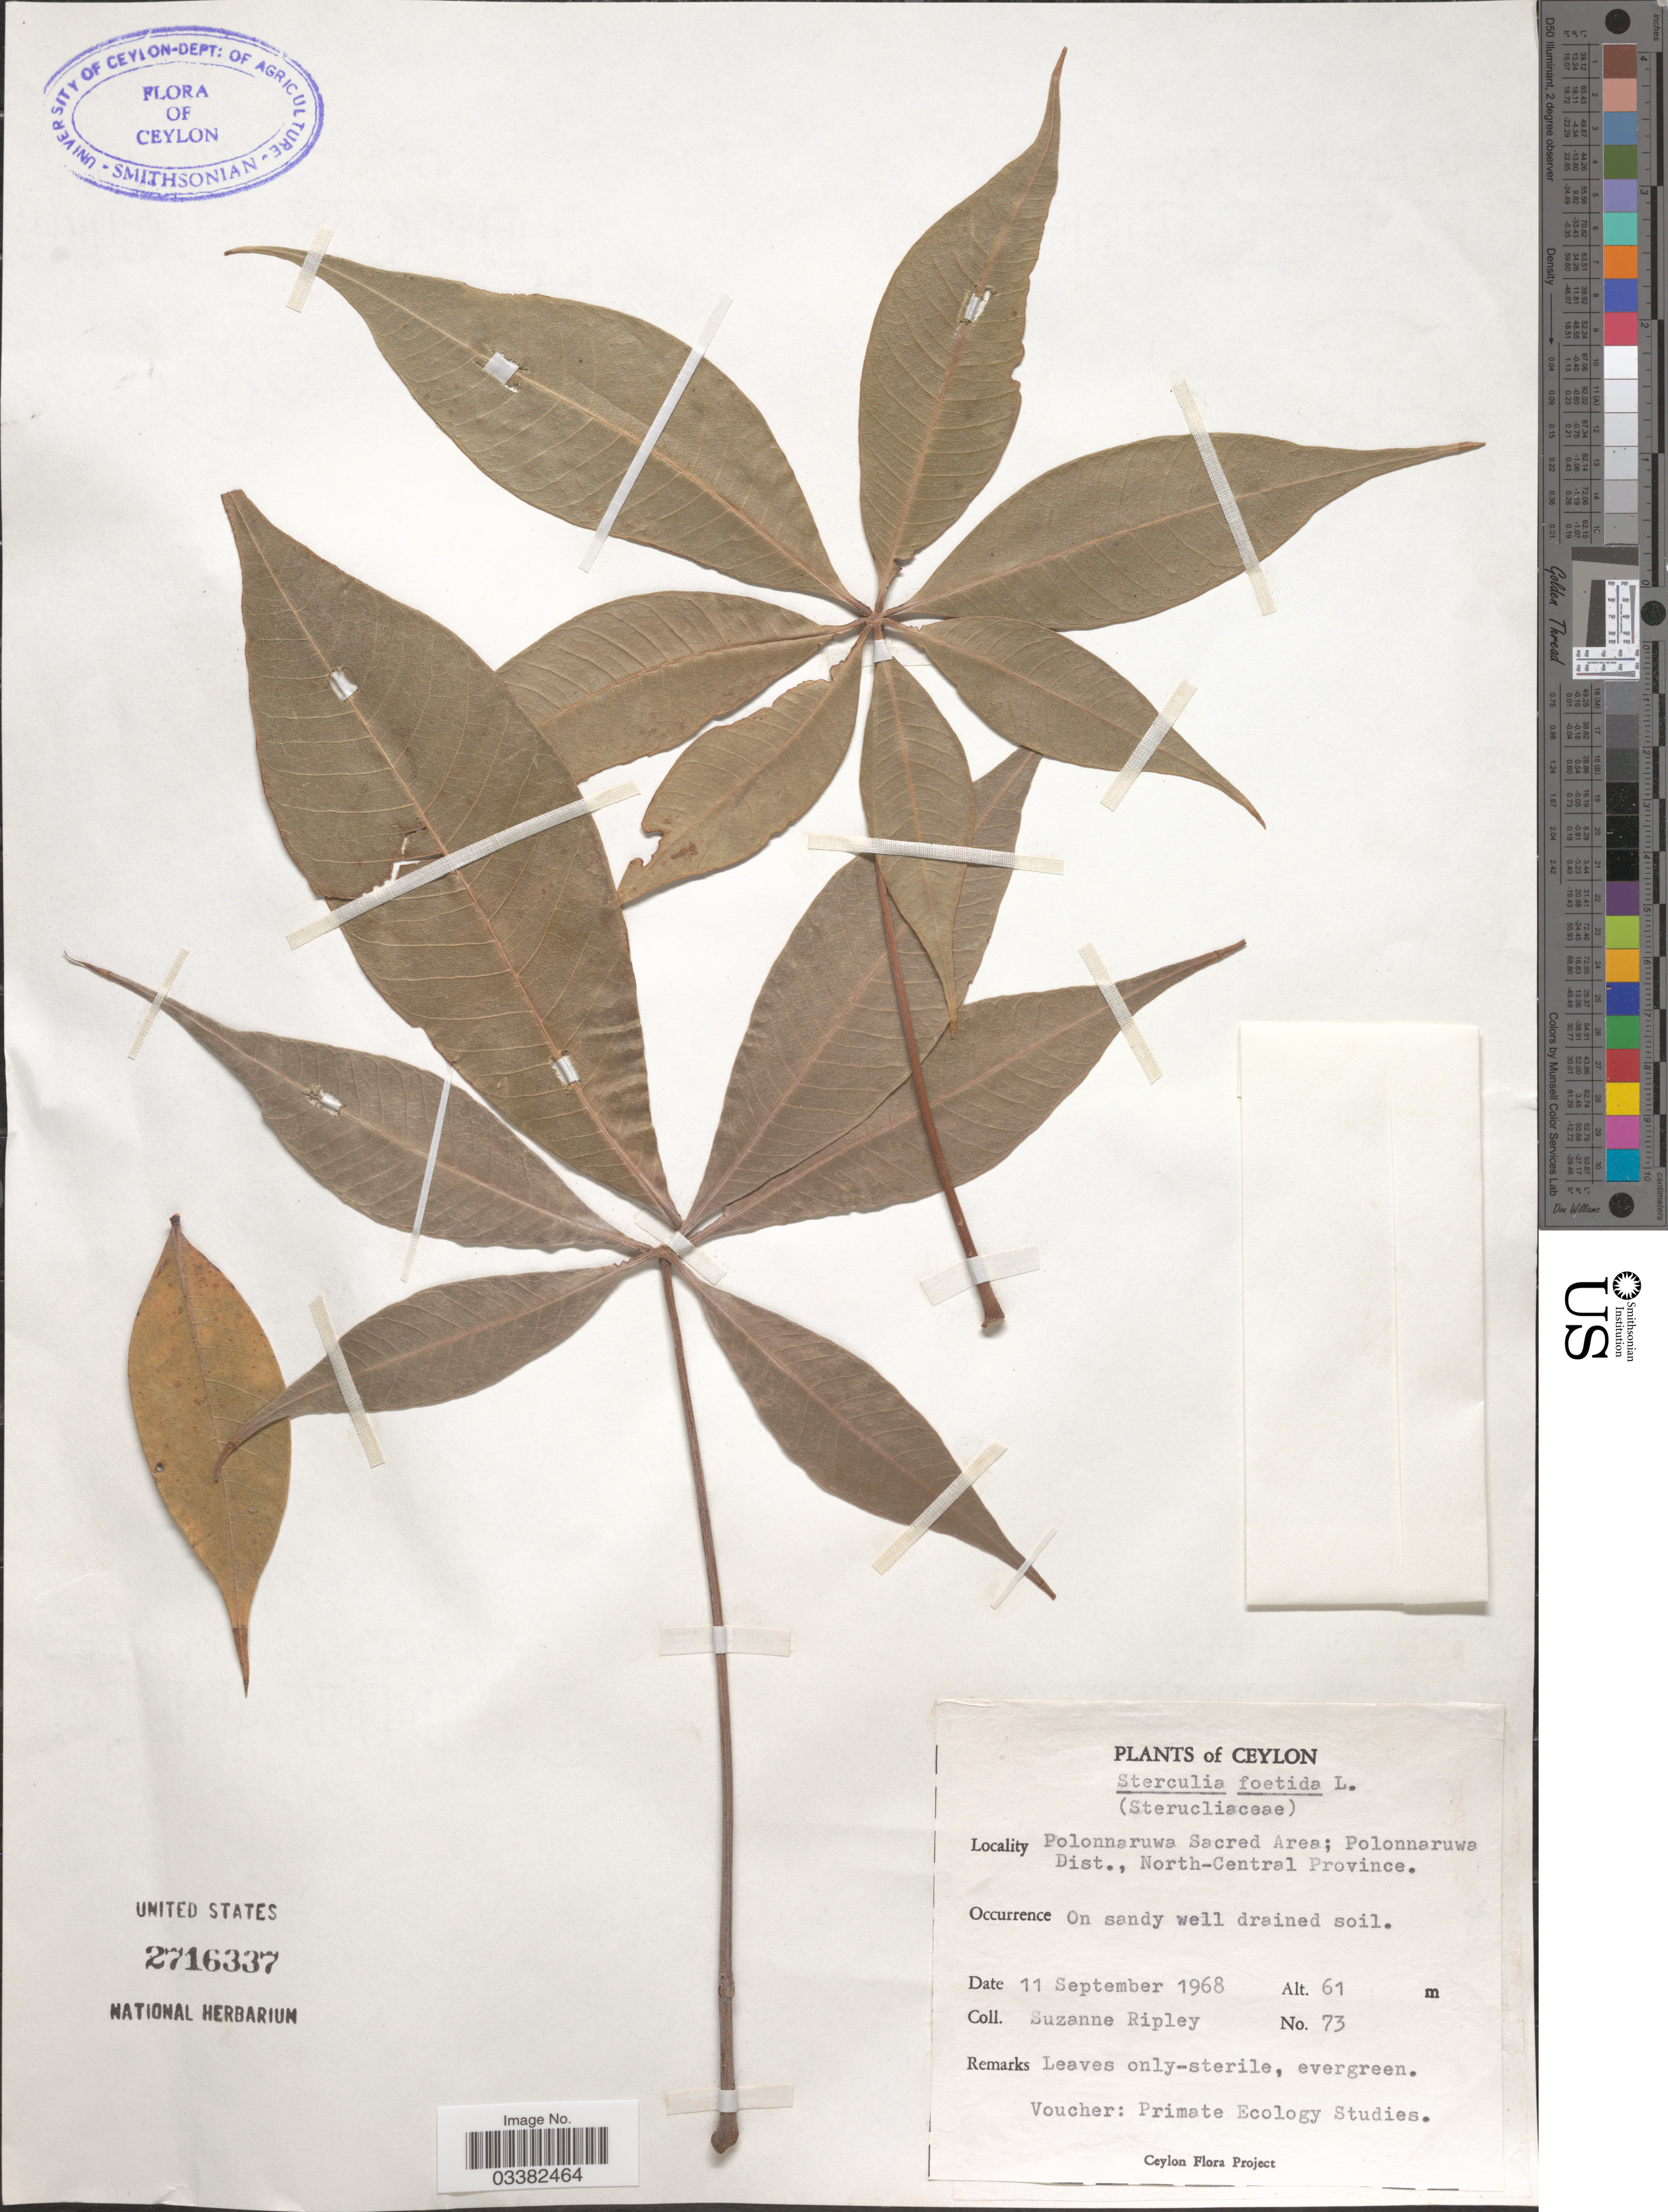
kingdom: Plantae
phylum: Tracheophyta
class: Magnoliopsida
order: Malvales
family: Malvaceae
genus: Sterculia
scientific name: Sterculia foetida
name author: L.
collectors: S. Ripley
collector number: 73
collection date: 1968-09-11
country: Sri Lanka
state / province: North Central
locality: Ceylon. Polonnaruwa Sacred Area; Polonnaruwa Dist.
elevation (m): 61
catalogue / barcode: US 2716337